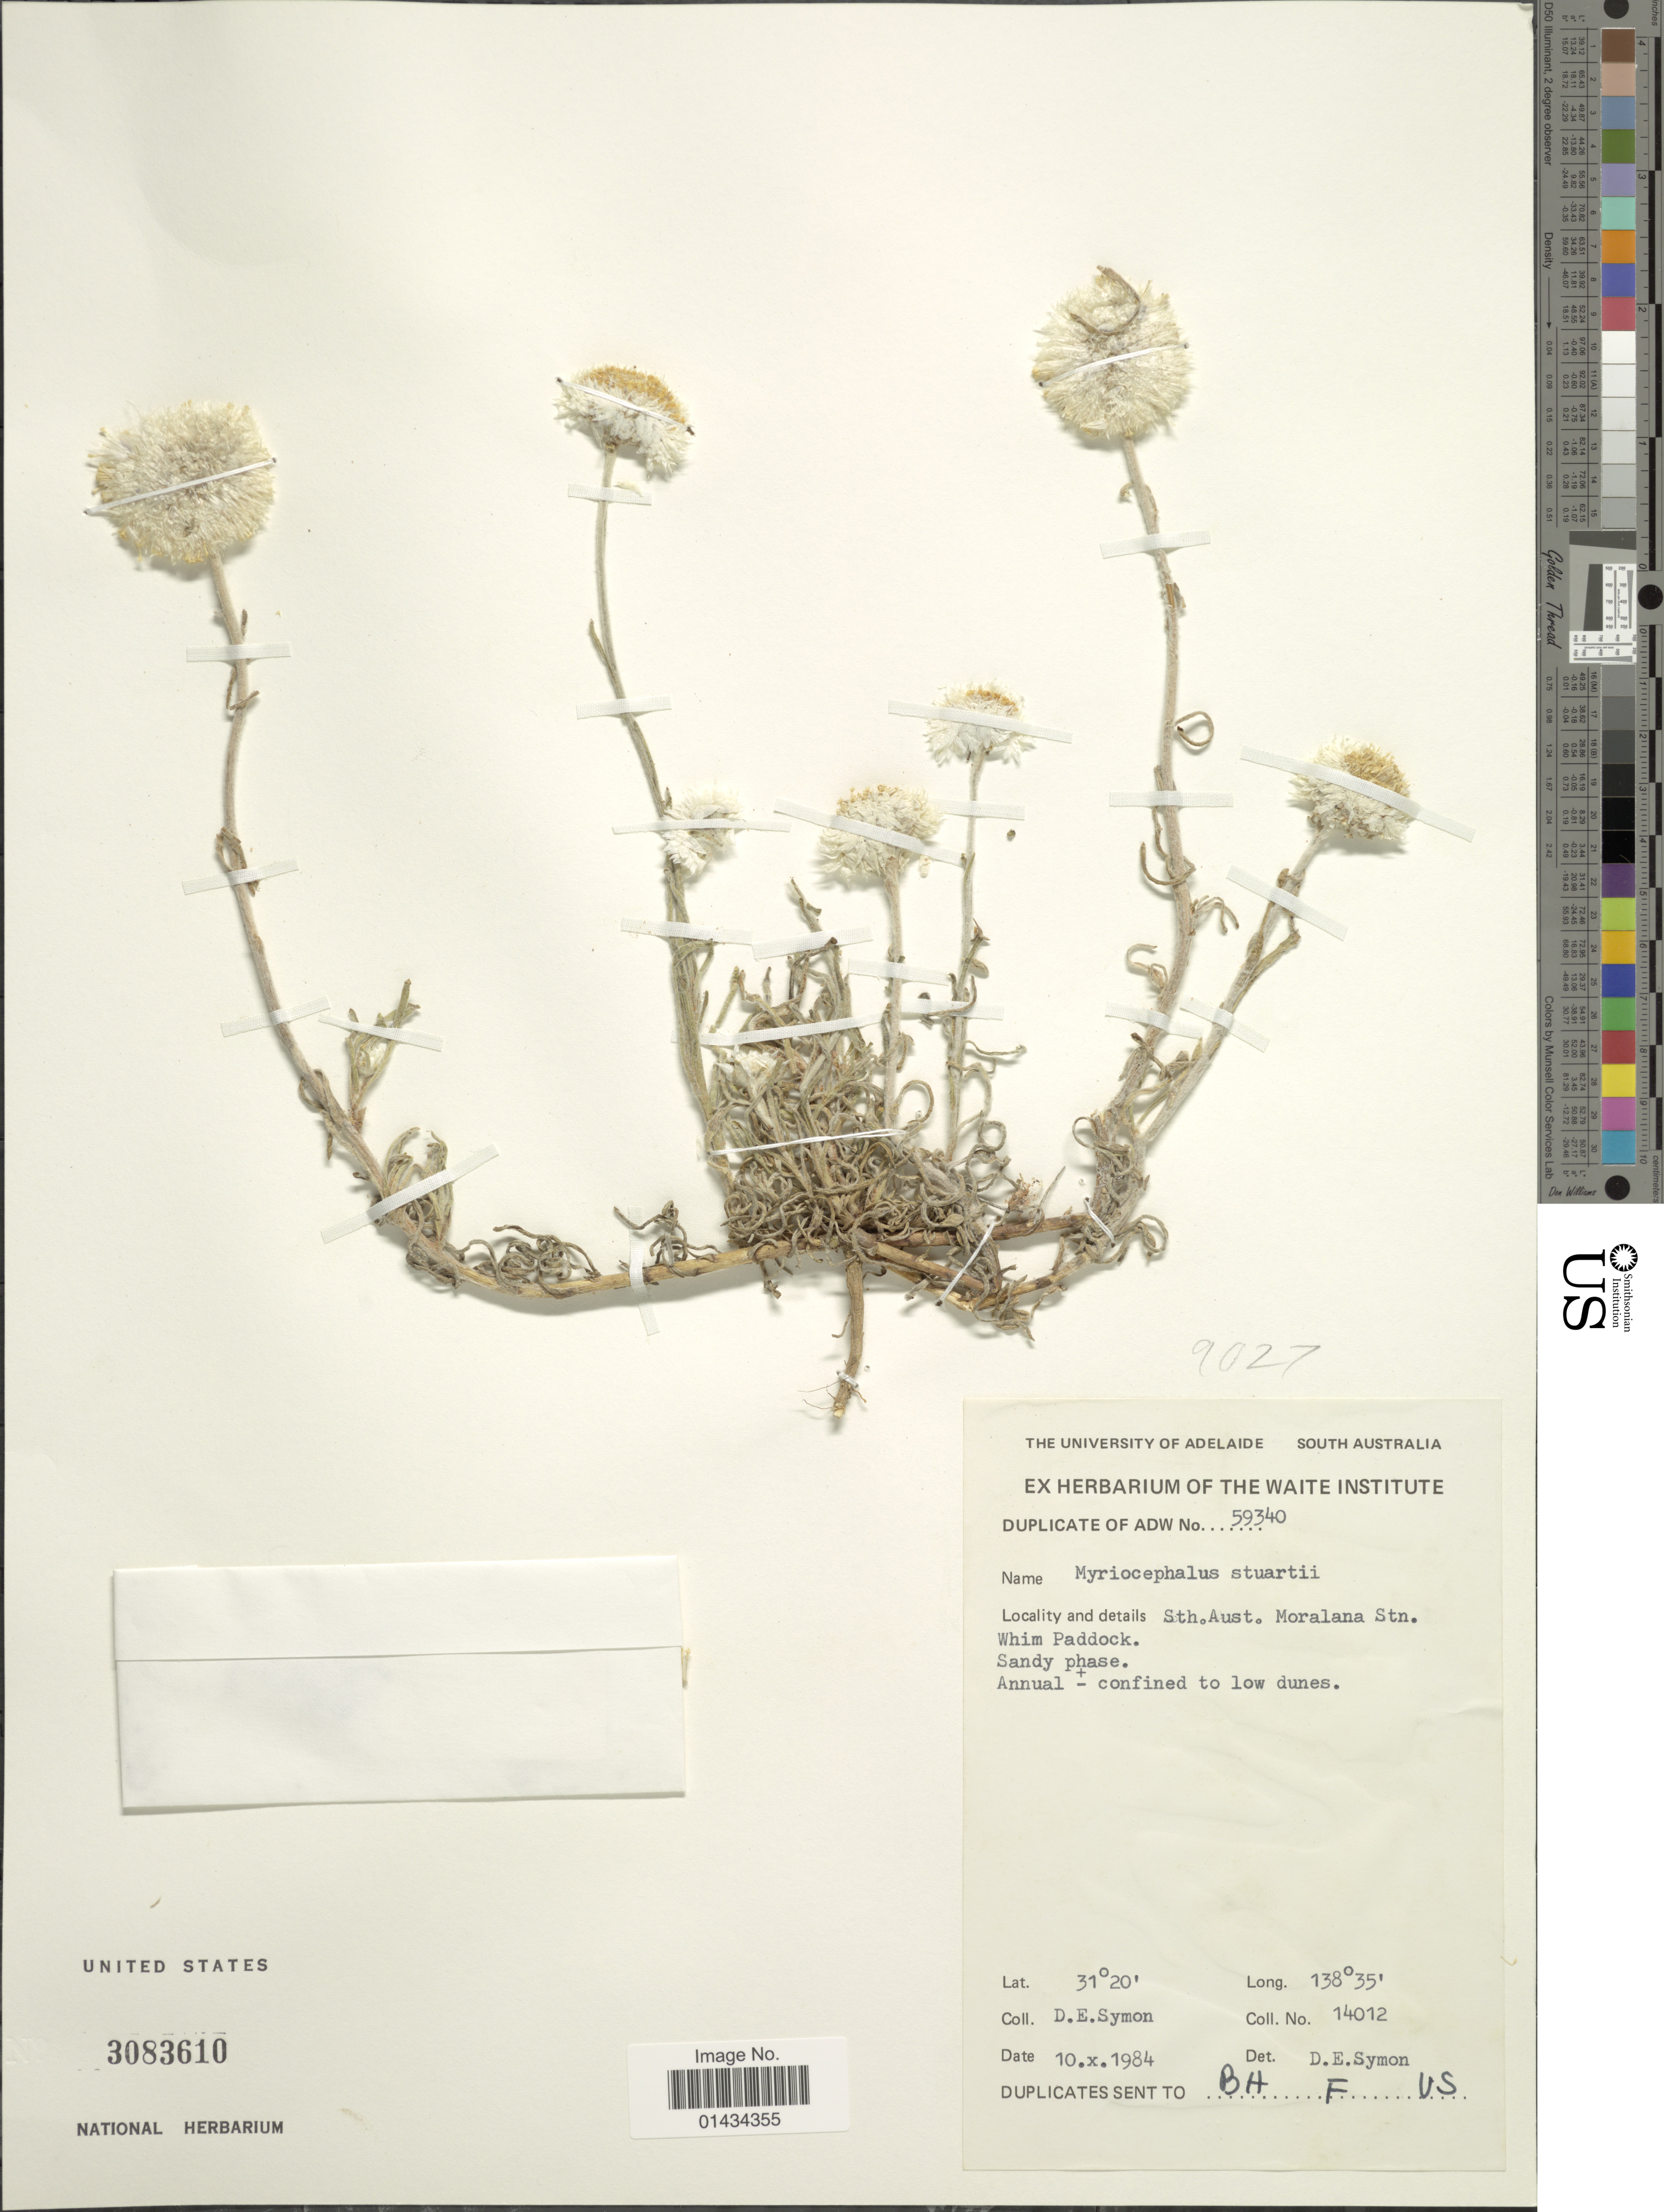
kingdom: Plantae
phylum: Tracheophyta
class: Magnoliopsida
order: Asterales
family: Asteraceae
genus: Myriocephalus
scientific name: Myriocephalus stuartii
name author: Benth.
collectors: D. Symon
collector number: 14012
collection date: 1984-10-10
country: Australia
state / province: South Australia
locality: Moralana Stn., Whim Paddock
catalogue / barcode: US 3083610